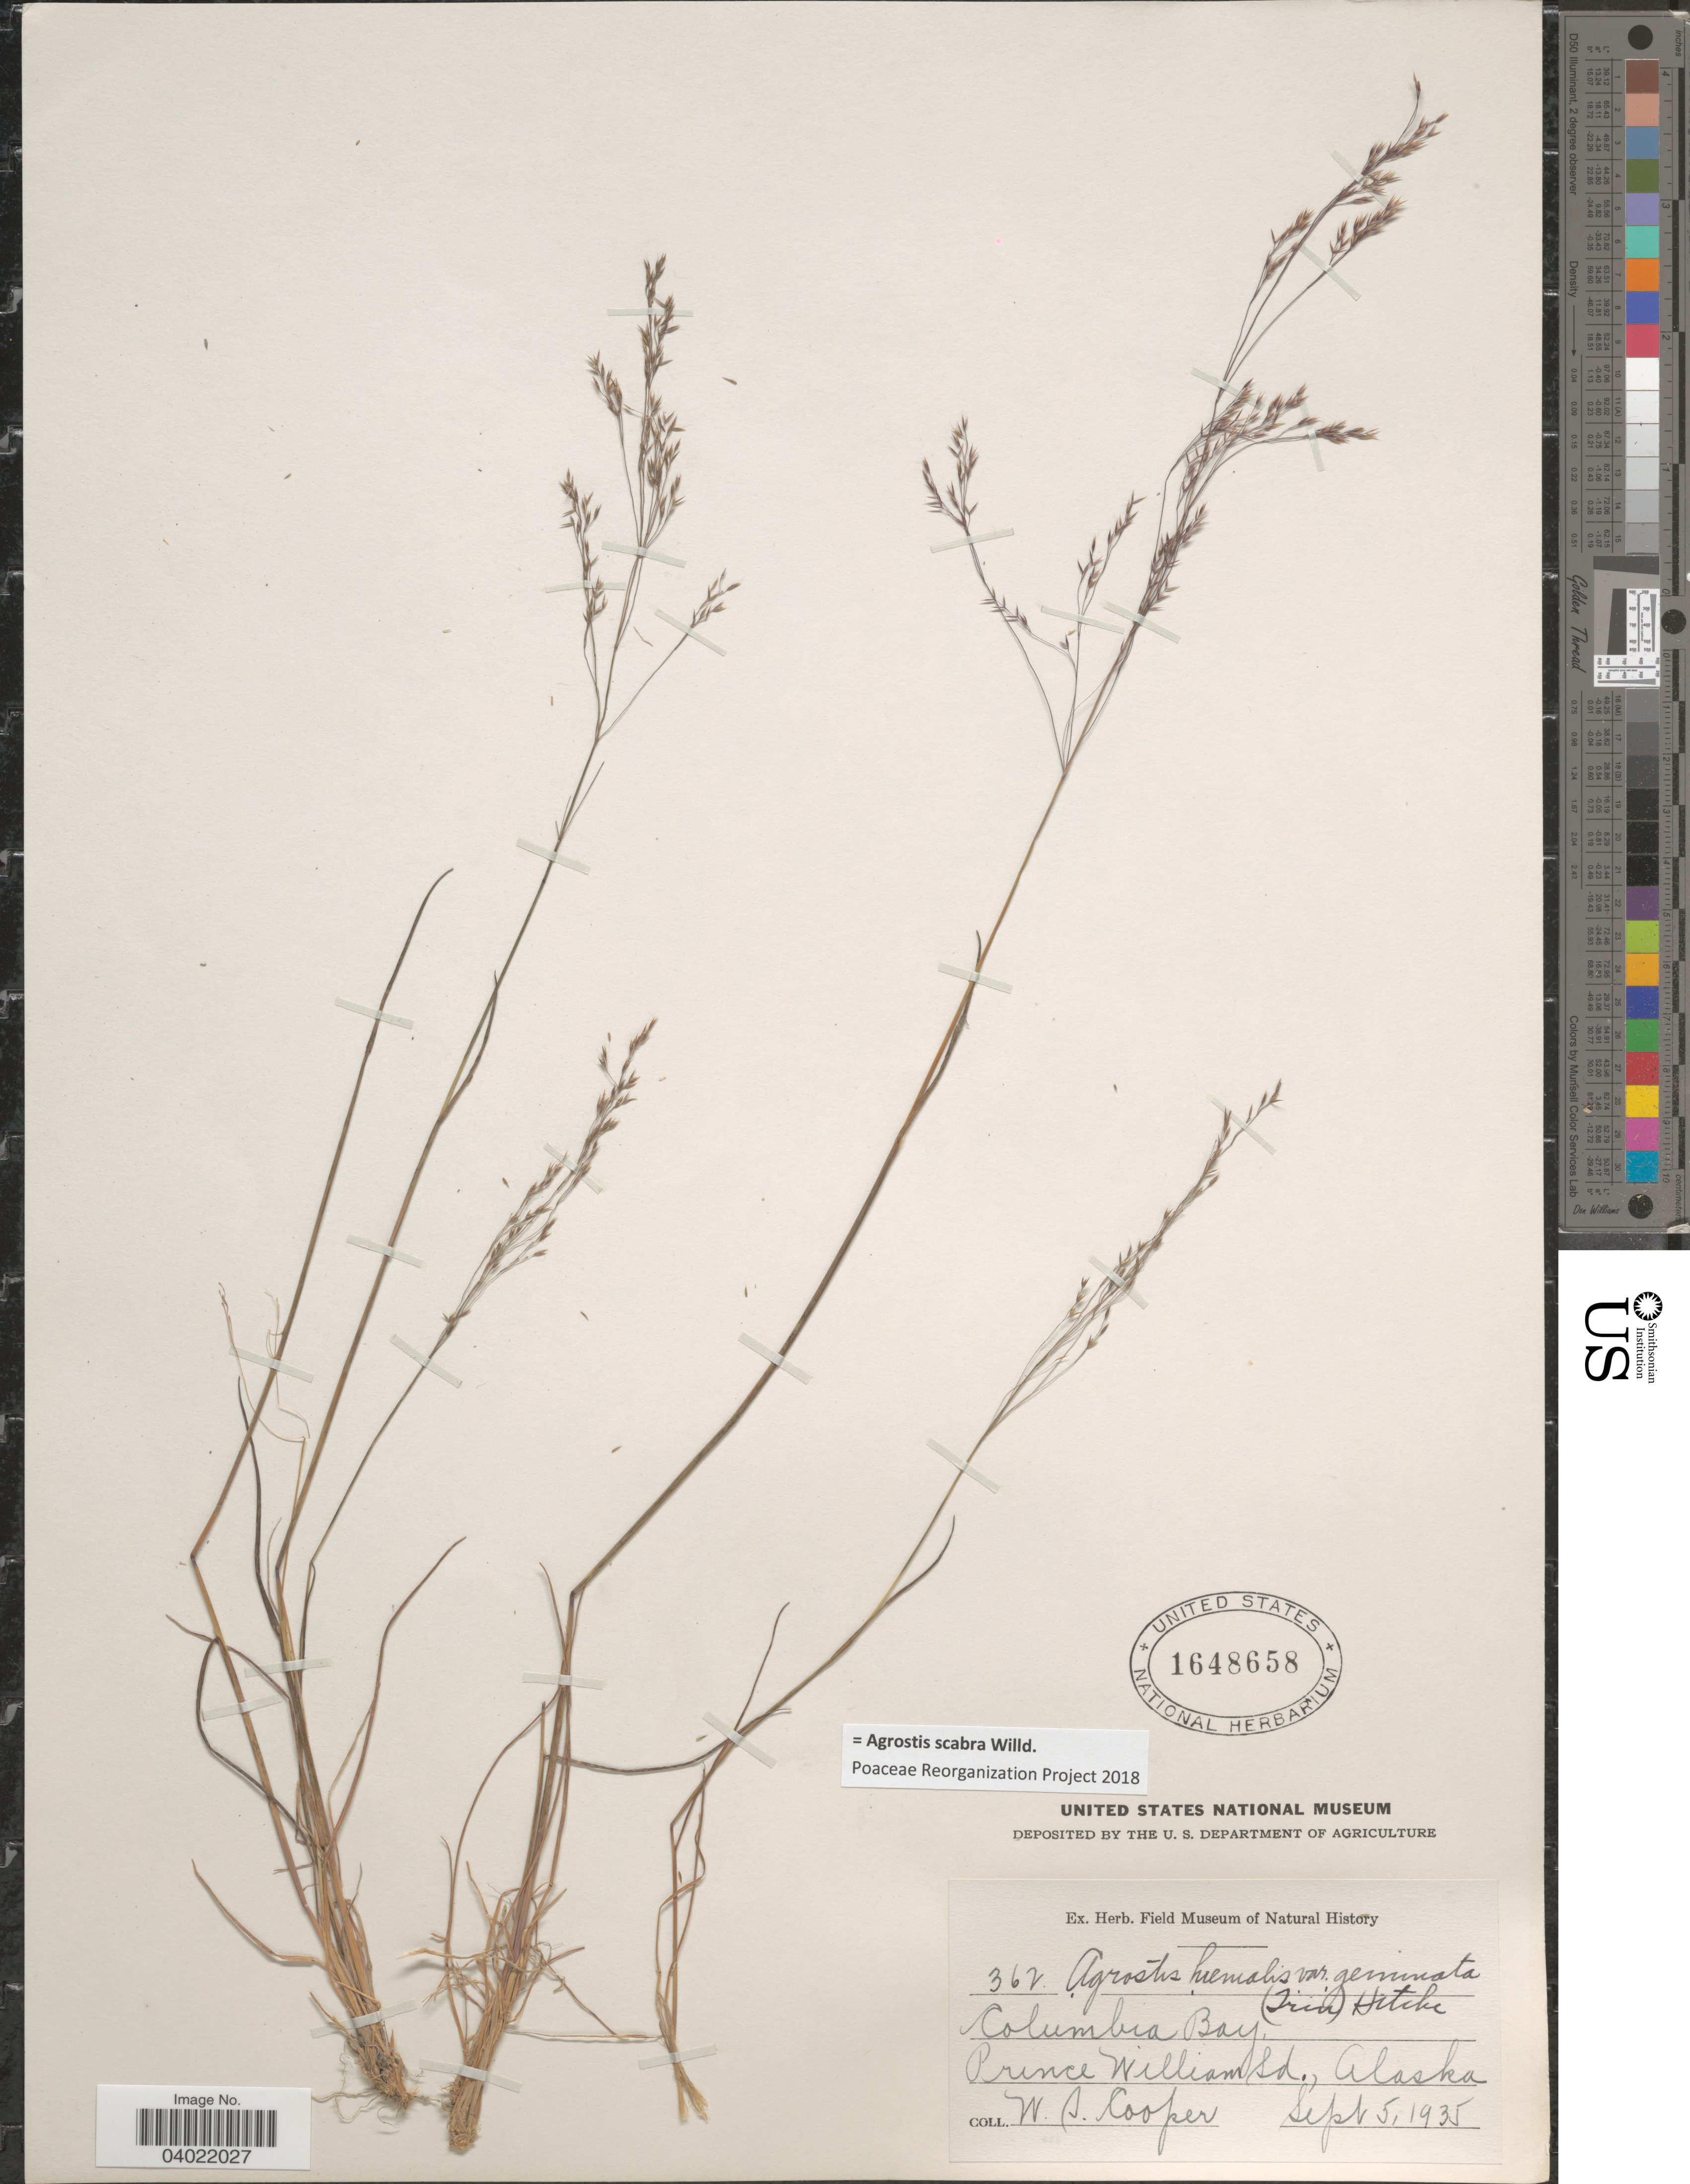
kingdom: Plantae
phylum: Tracheophyta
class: Liliopsida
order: Poales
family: Poaceae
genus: Agrostis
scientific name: Agrostis scabra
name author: Willd.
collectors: W. Cooper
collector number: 362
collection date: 1935-09-05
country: United States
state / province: Alaska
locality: Columbia Bay. Prince William Id.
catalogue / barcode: US 1648658